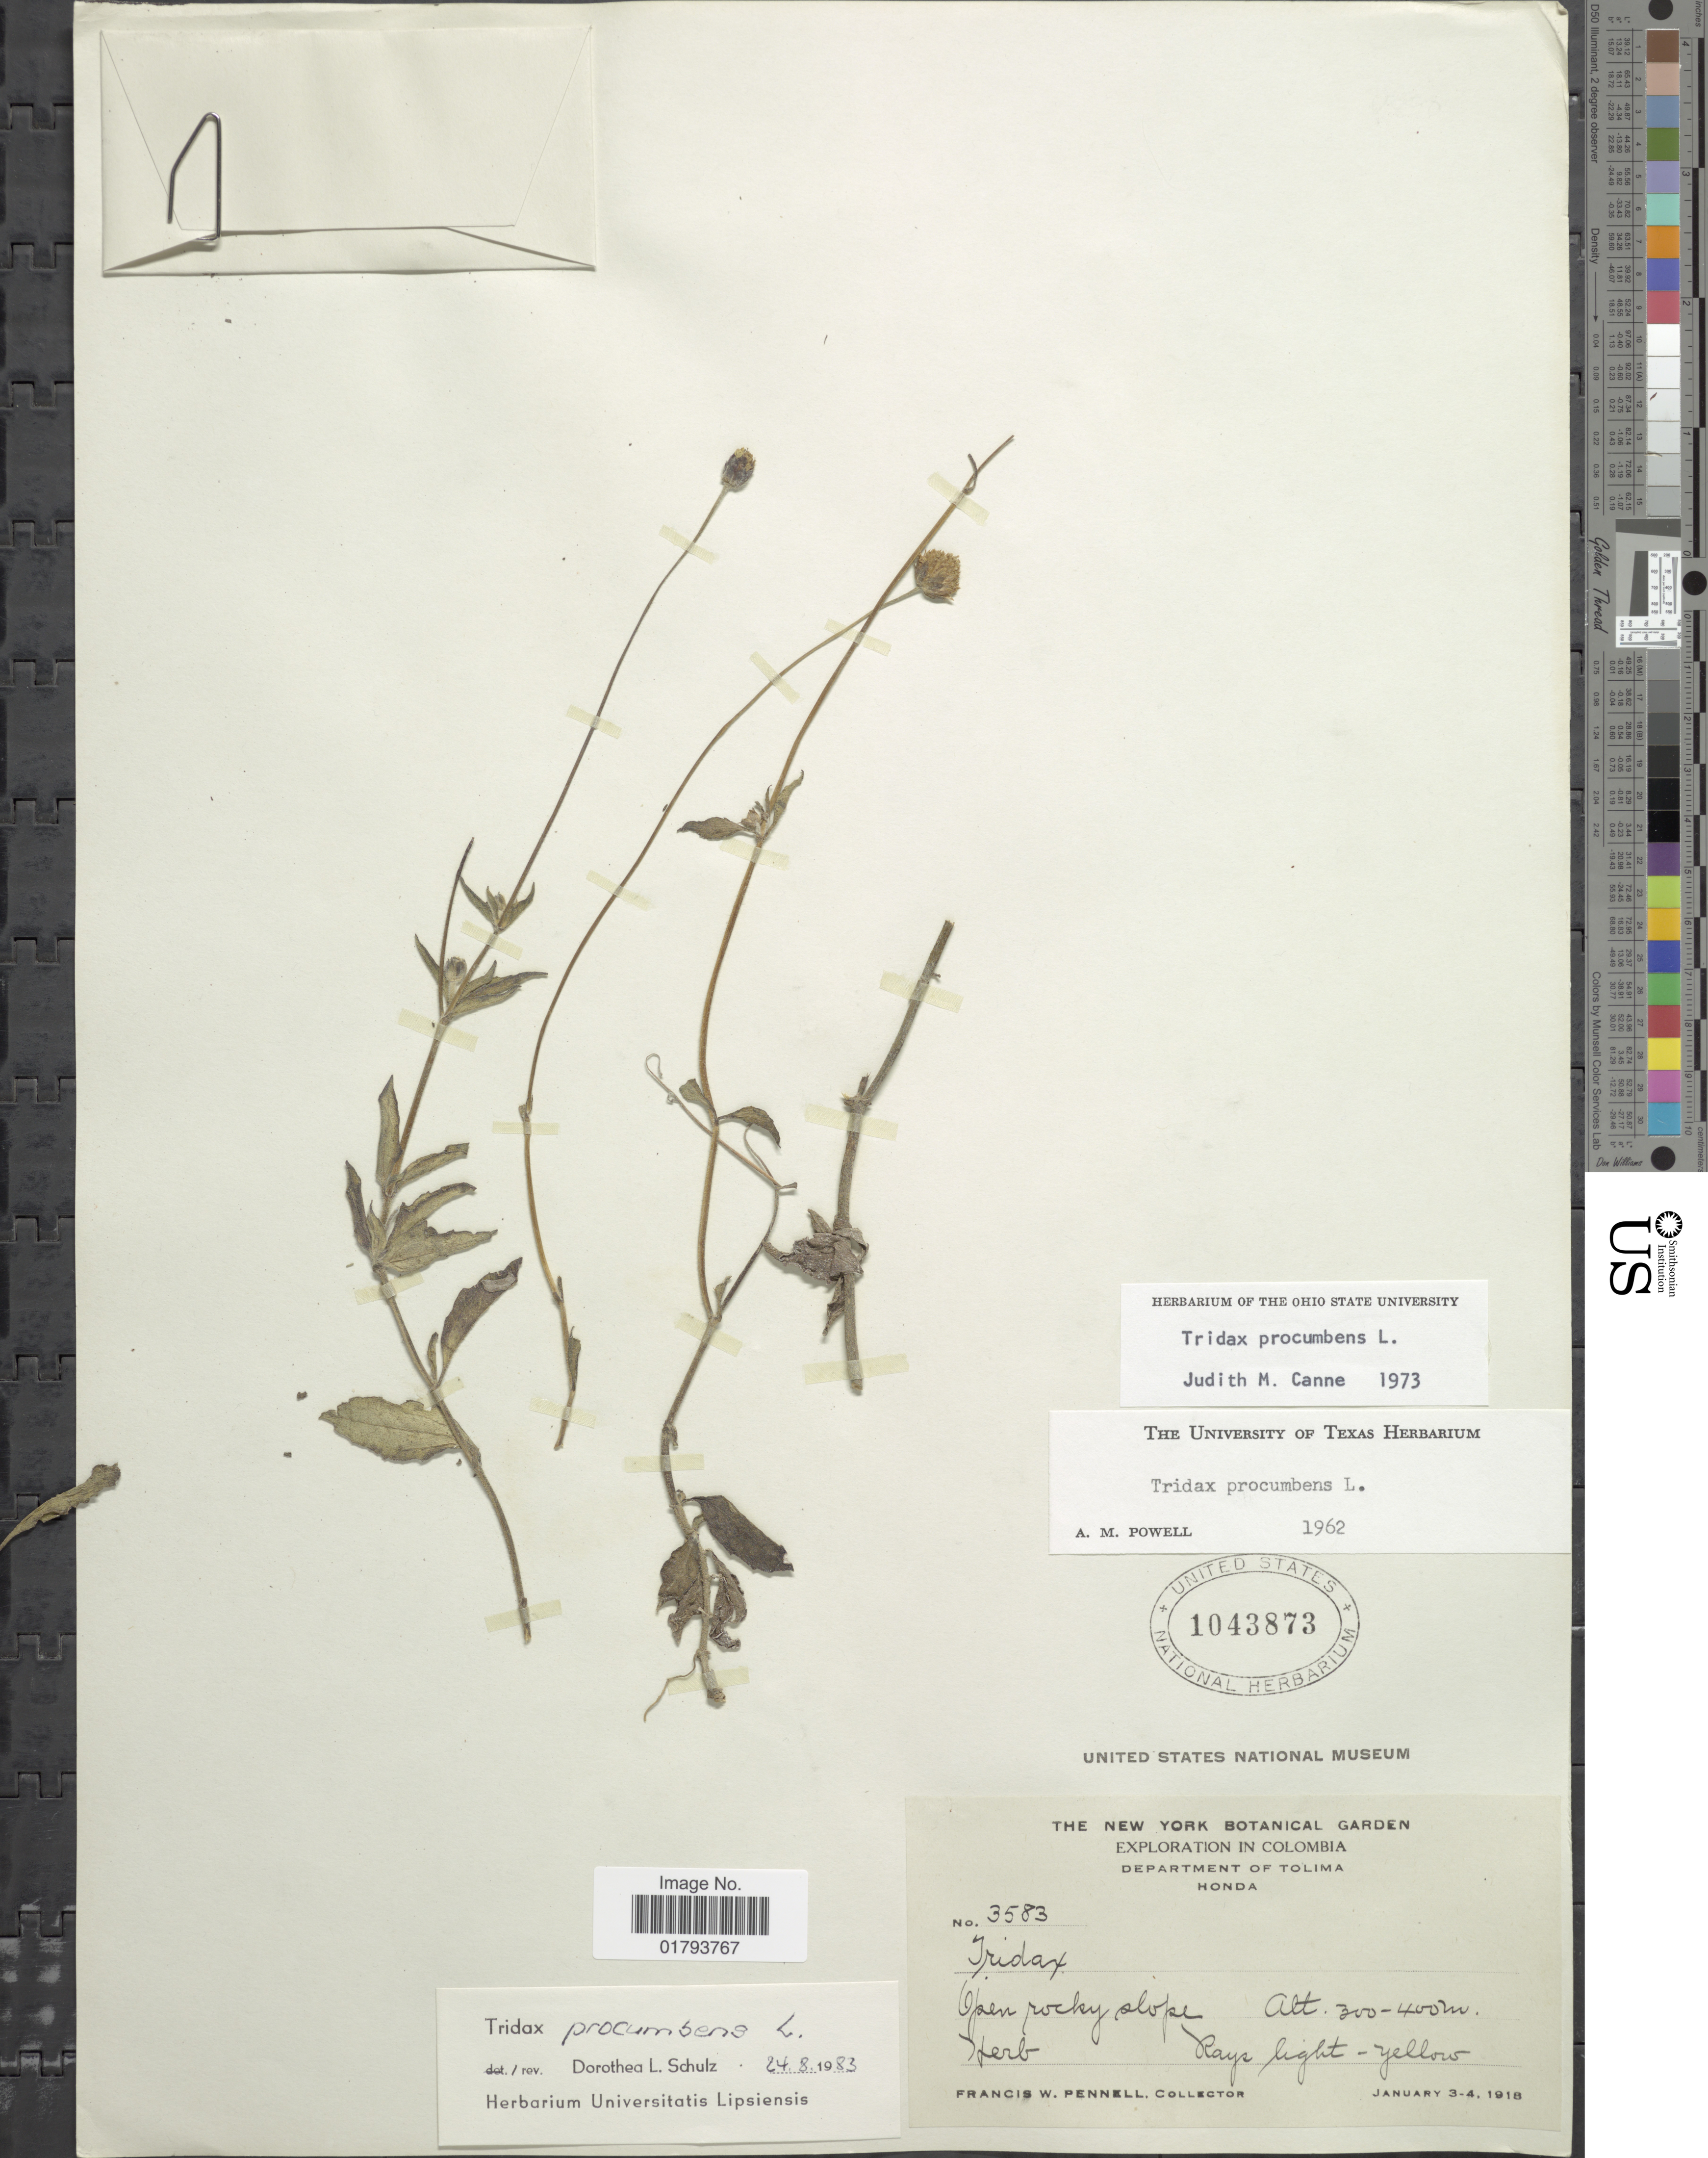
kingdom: Plantae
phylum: Tracheophyta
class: Magnoliopsida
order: Asterales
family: Asteraceae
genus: Tridax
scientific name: Tridax procumbens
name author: L.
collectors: F. W. Pennell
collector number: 3583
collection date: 1918-01-03/1918-01-04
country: Colombia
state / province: Tolima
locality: Honda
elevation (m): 300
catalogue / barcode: US 1043873